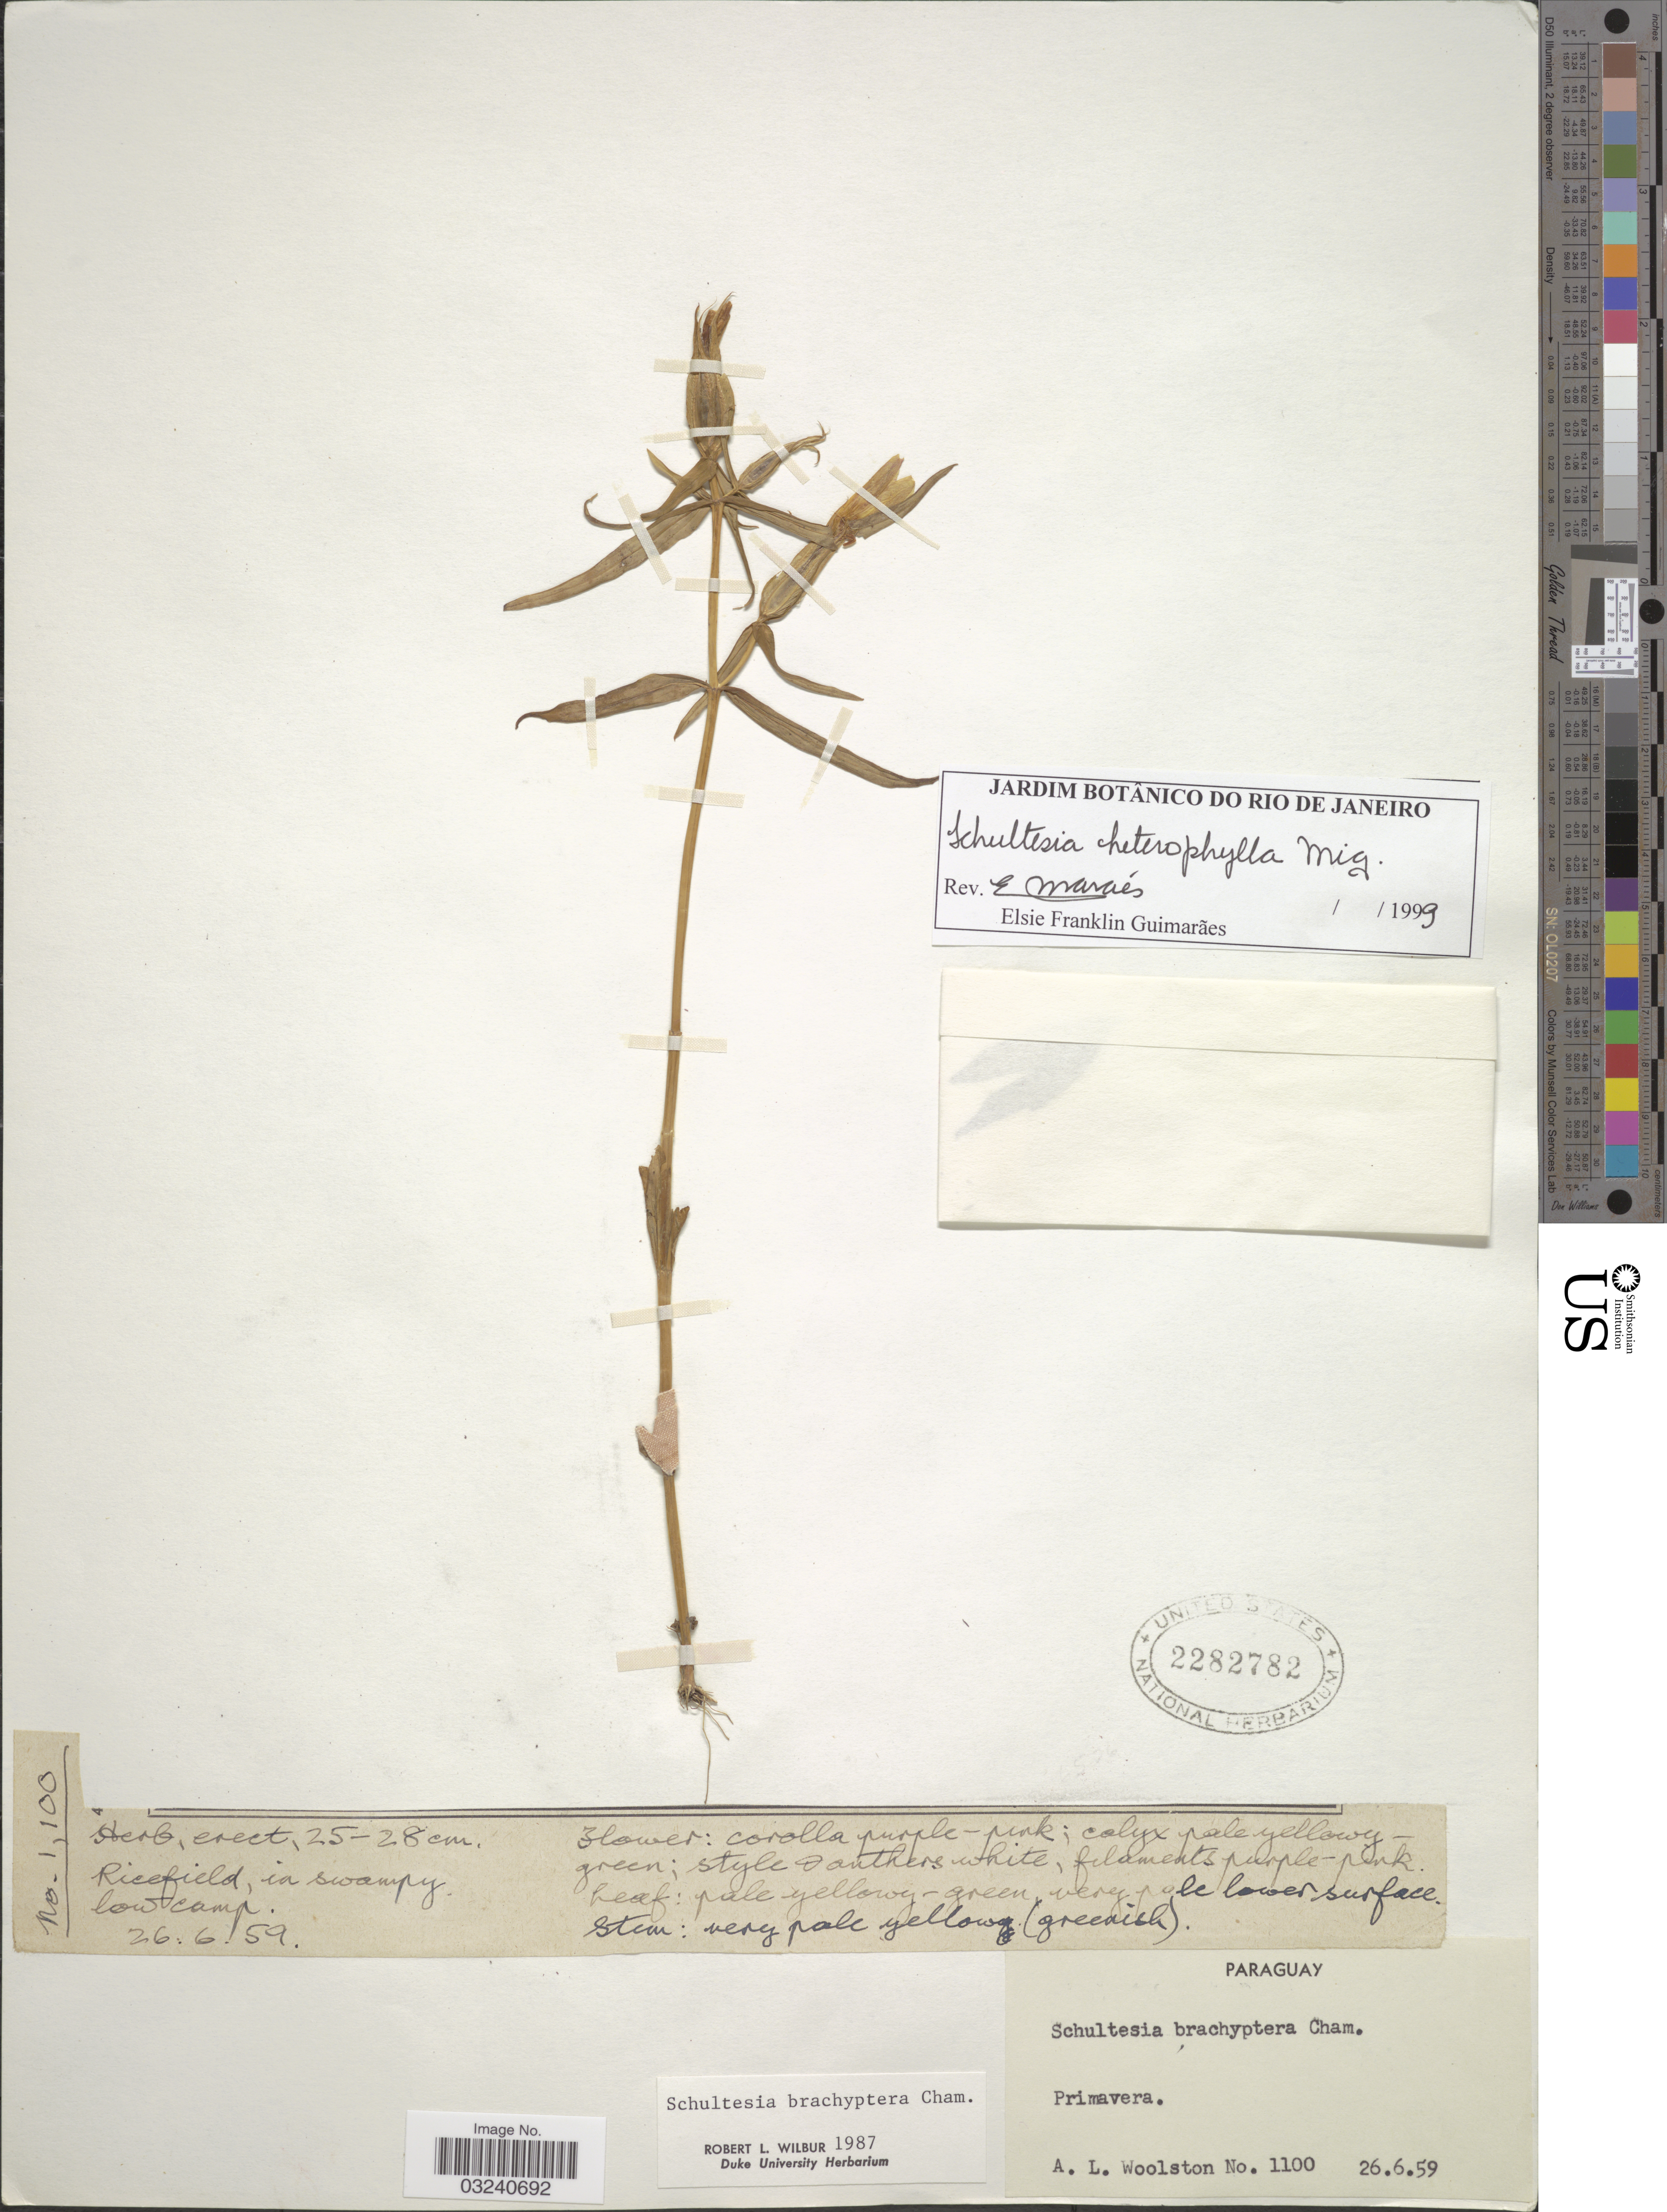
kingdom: Plantae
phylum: Tracheophyta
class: Magnoliopsida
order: Gentianales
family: Gentianaceae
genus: Schultesia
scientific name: Schultesia heterophylla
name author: Miq.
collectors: A. Woolston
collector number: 1100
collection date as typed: Transcribed d/m/y: 26/6/59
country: Paraguay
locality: Primavera.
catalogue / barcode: US 2282782